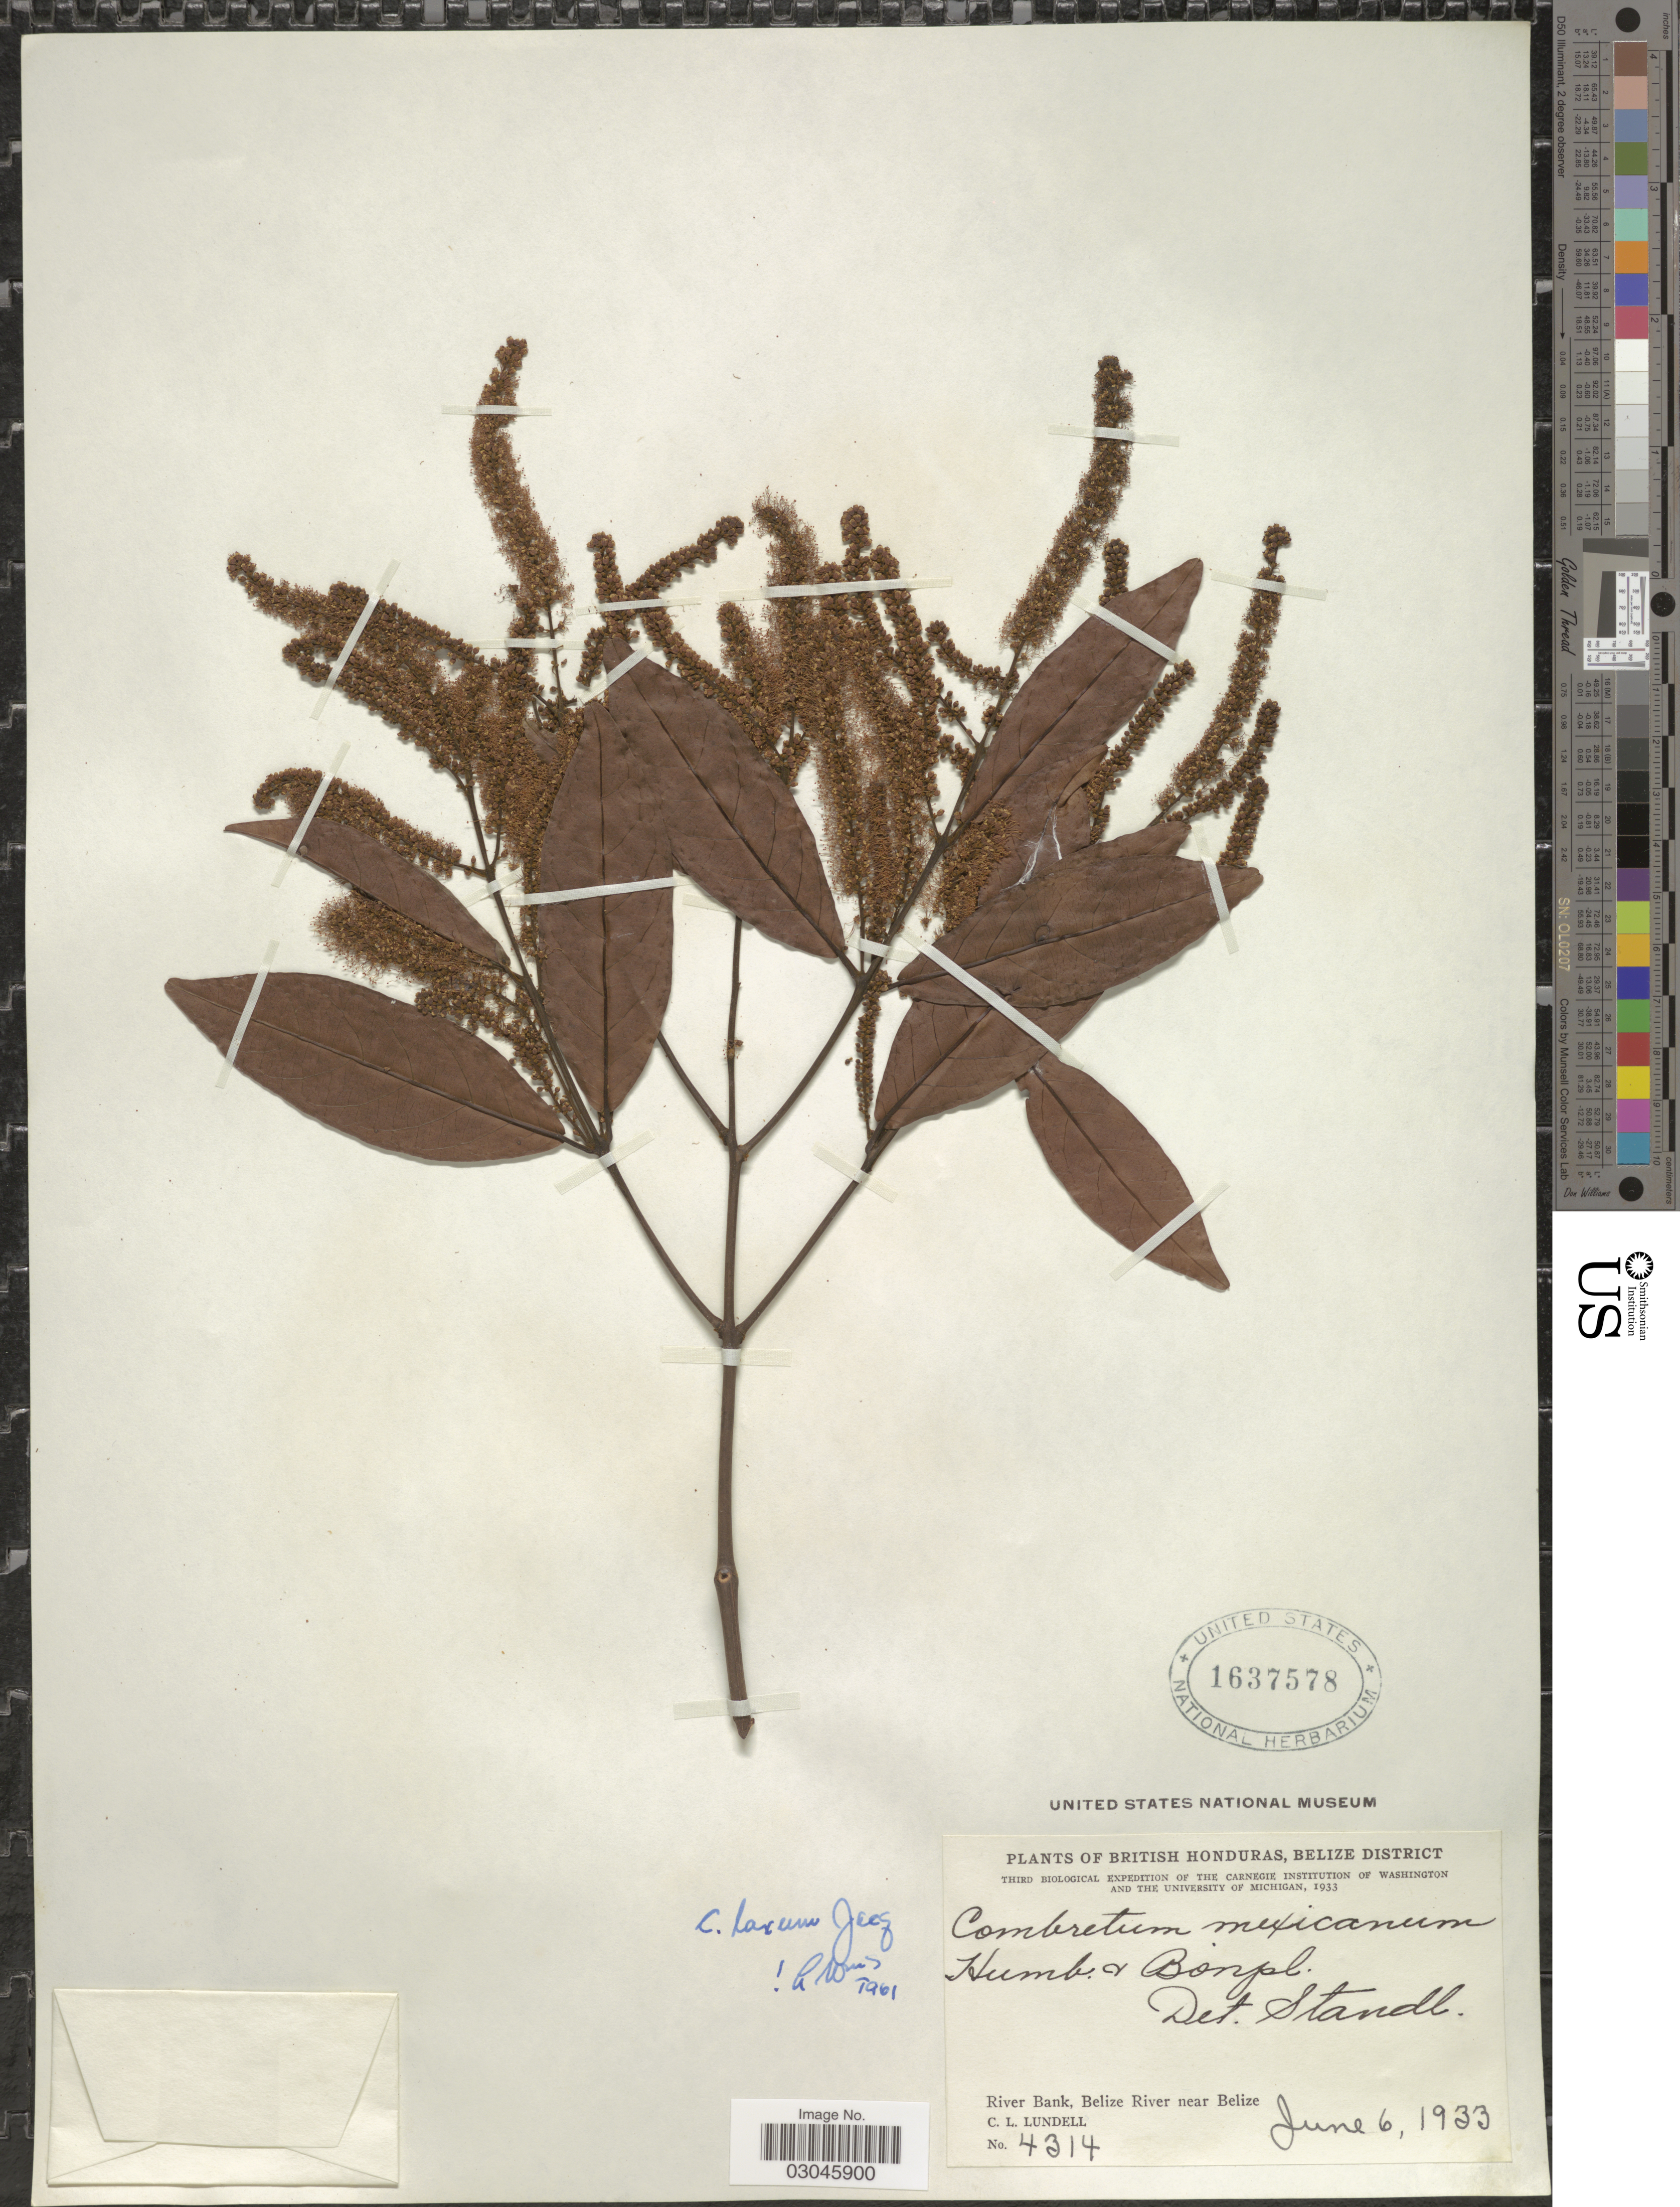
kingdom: Plantae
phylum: Tracheophyta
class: Magnoliopsida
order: Myrtales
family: Combretaceae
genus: Combretum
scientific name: Combretum laxum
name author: Jacq.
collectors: C. L. Lundell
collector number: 4314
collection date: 1933-06-06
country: Belize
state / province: Belize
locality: British Honduras, Belize District. River Bank, Belize River near Belize.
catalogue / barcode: US 1637578